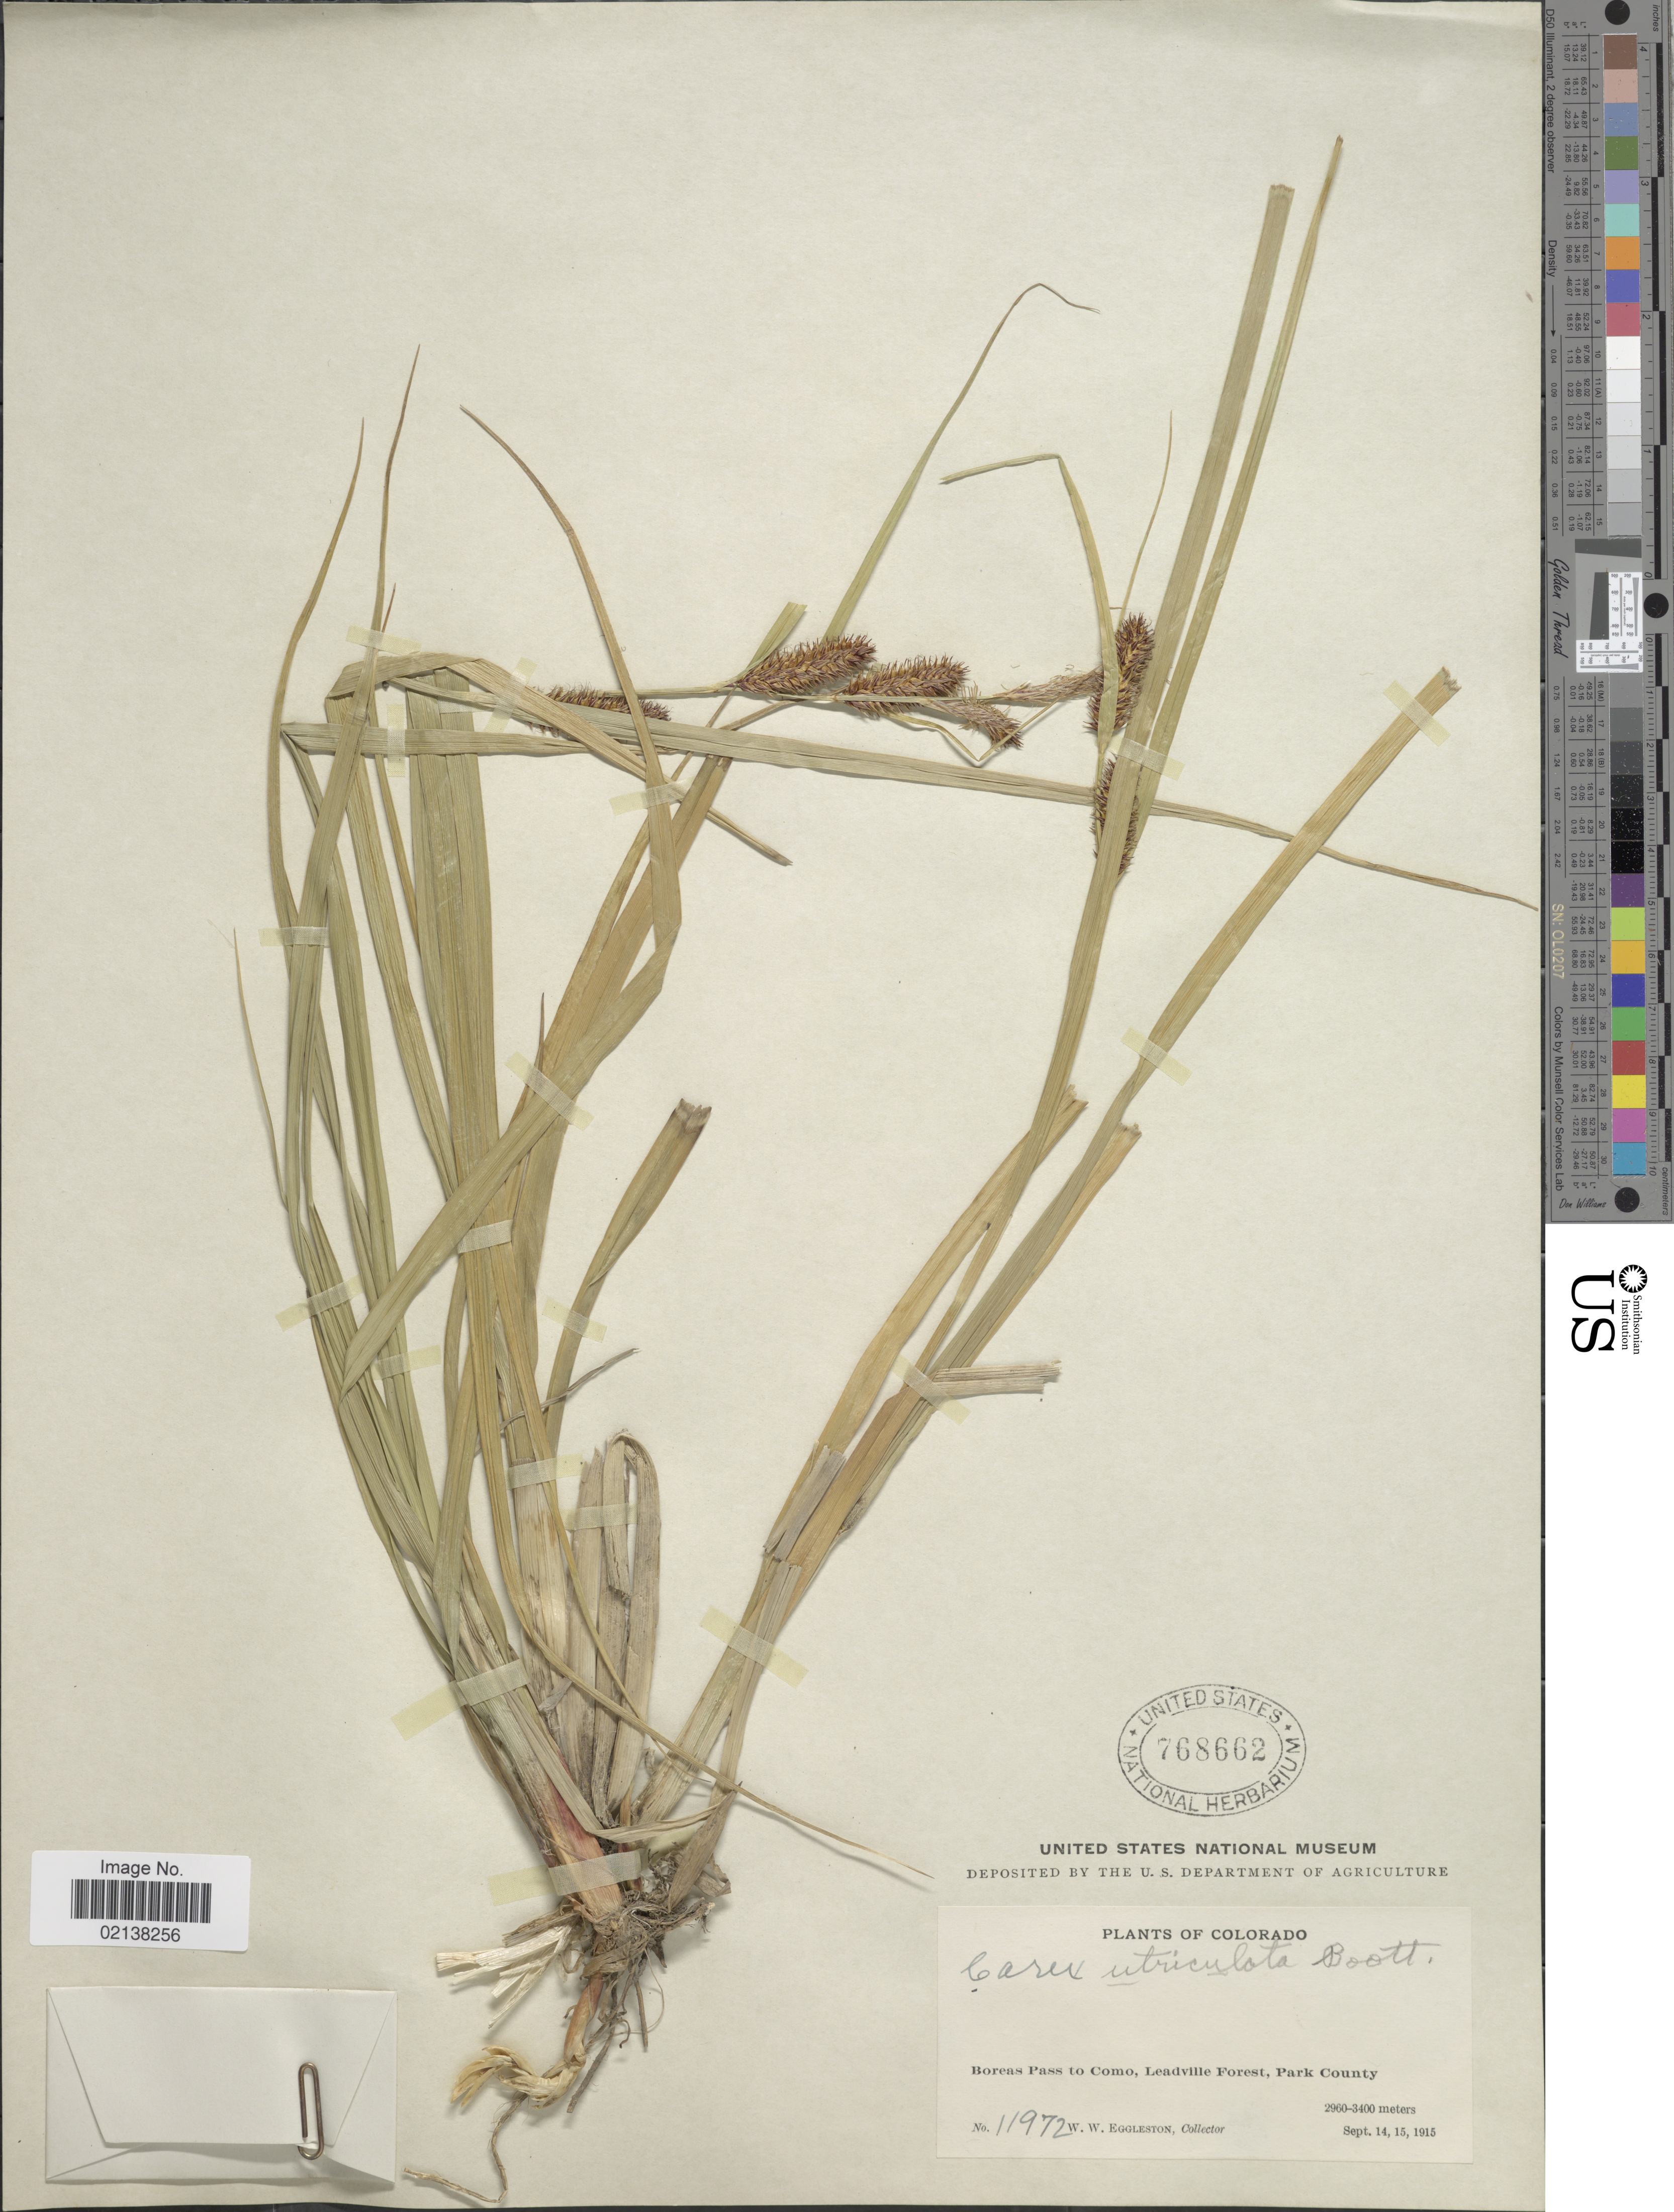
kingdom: Plantae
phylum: Tracheophyta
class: Liliopsida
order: Poales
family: Cyperaceae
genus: Carex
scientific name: Carex utriculata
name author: Boott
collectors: W. W. Eggleston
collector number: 11972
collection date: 1915-09-14/1915-09-15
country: United States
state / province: Colorado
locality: Boreas Pass to Como, Leqadville Forest, Park County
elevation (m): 2960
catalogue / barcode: US 768662